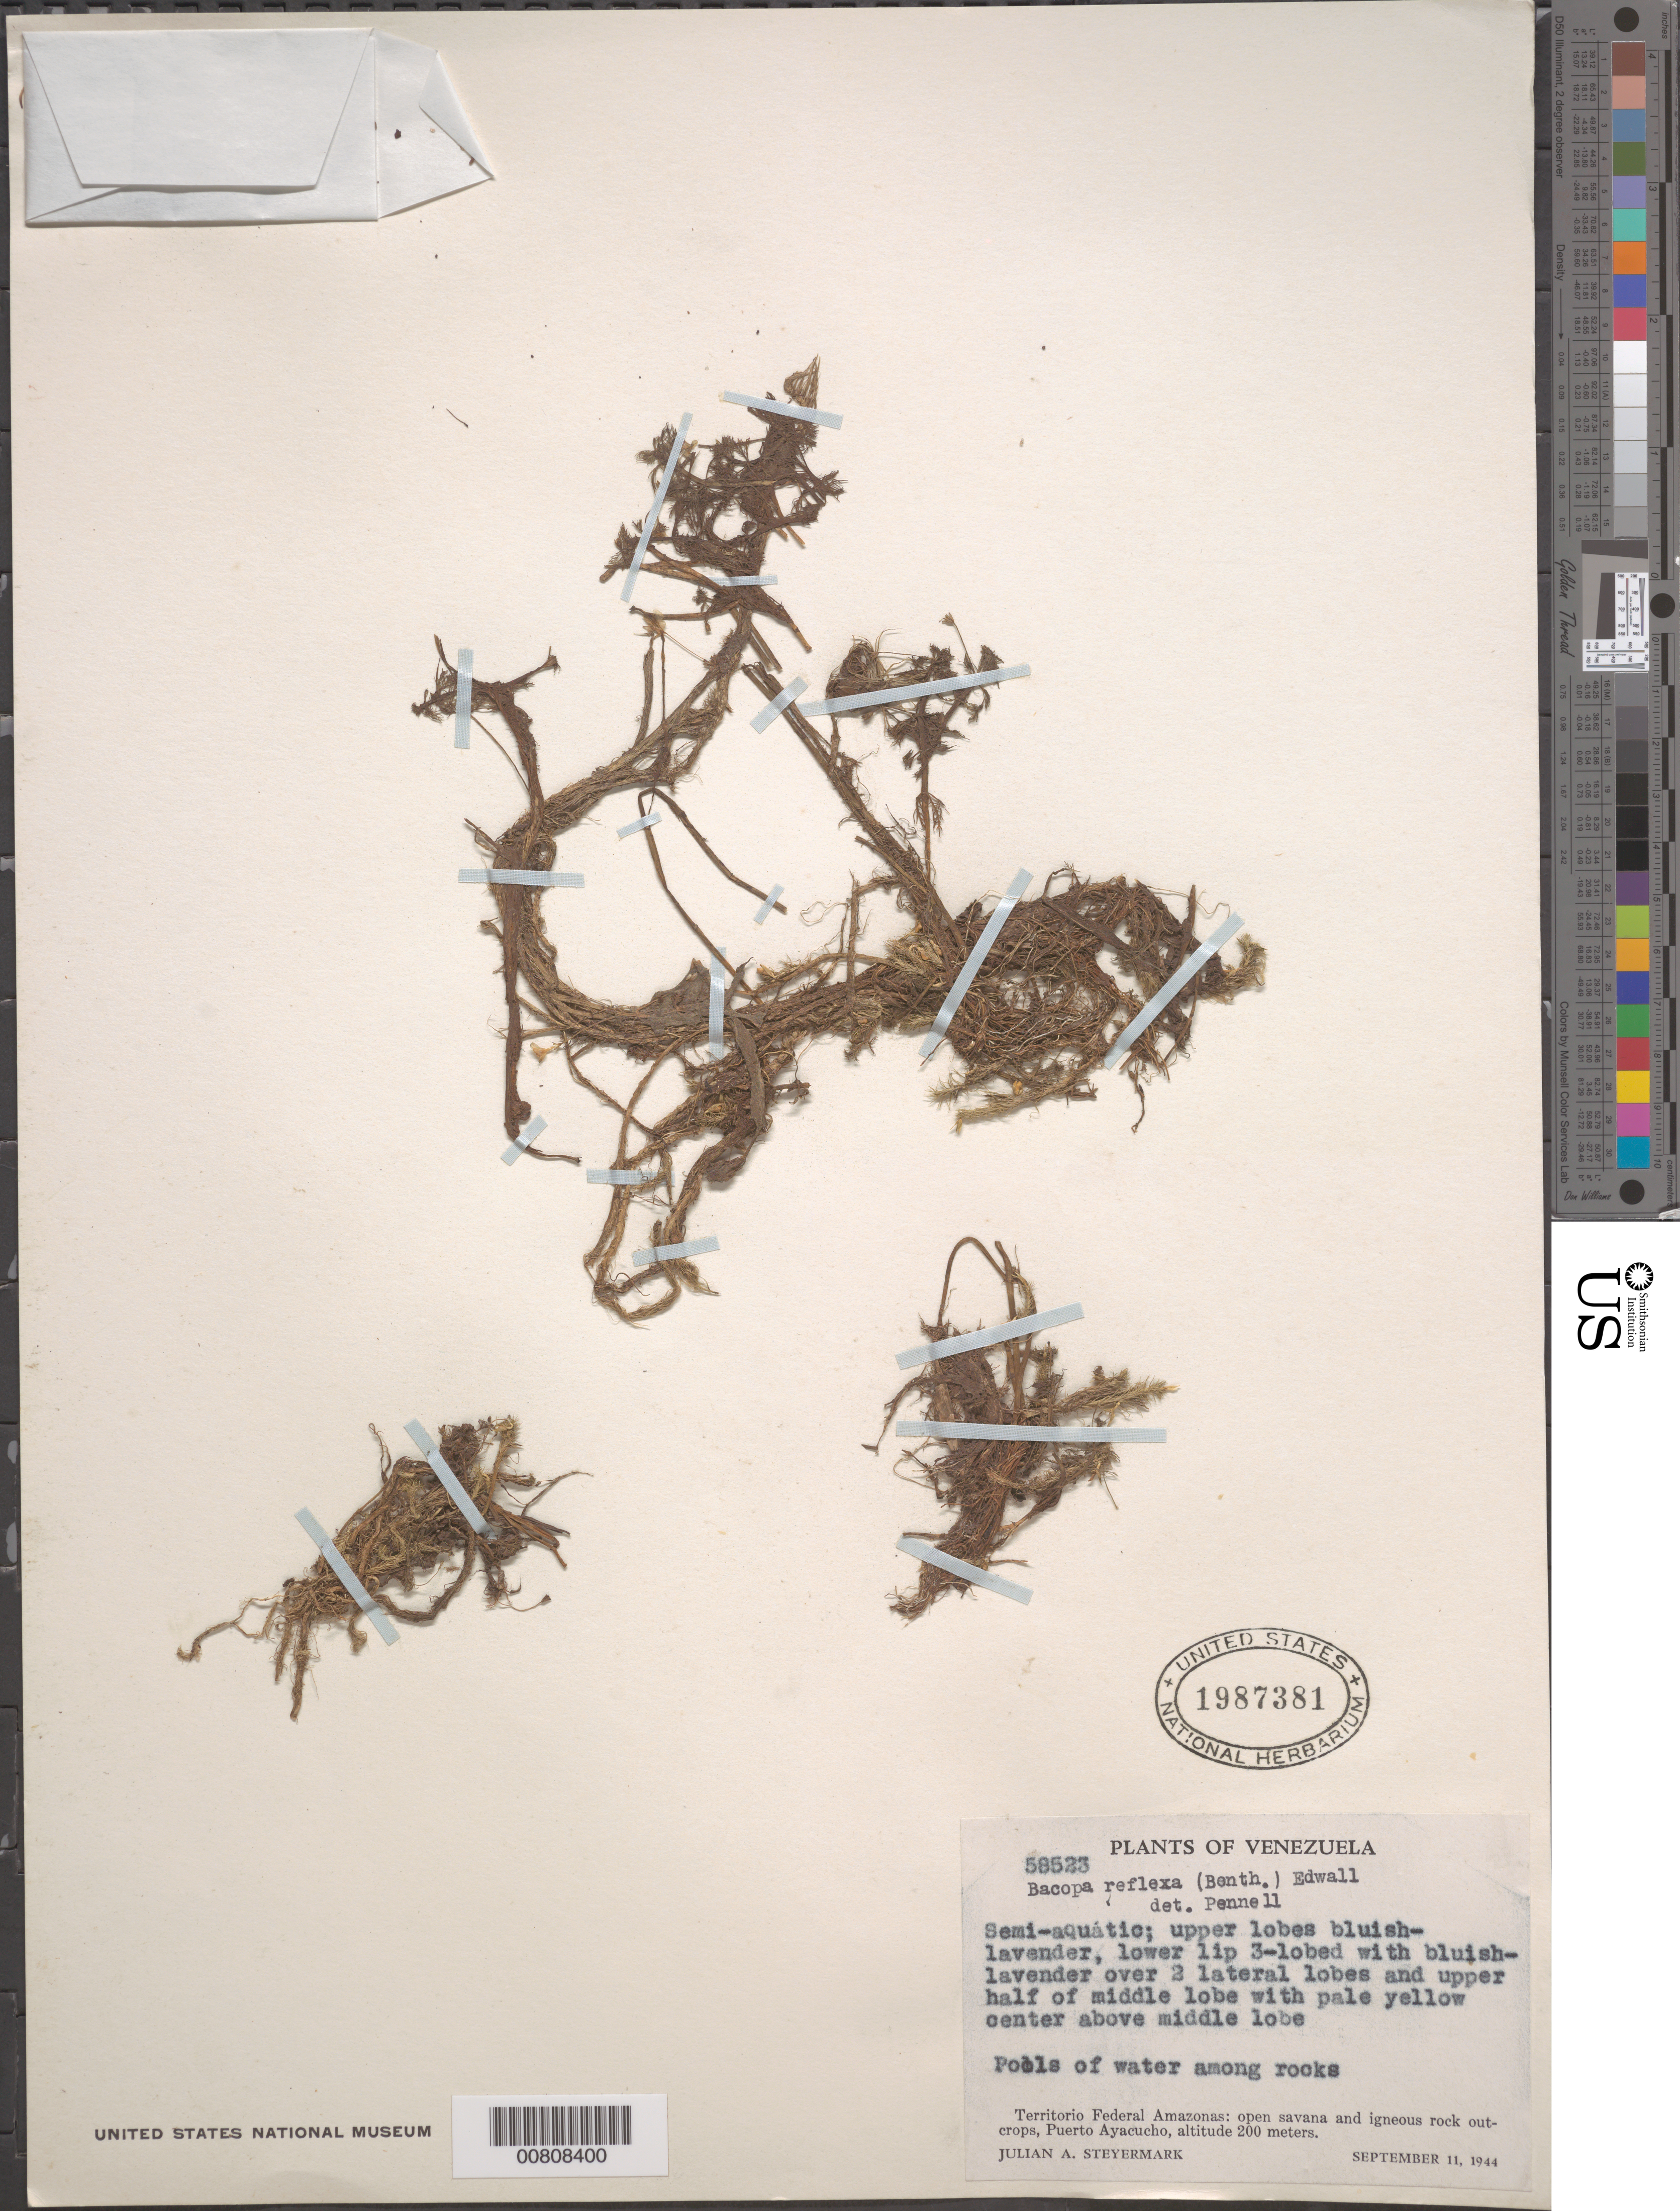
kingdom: Plantae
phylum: Tracheophyta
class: Magnoliopsida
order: Lamiales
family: Plantaginaceae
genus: Bacopa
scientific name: Bacopa reflexa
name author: (Benth.) Edwall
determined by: Pennell, --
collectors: J. Steyermark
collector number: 58523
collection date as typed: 11-Sep-44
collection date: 1944-09-11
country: Venezuela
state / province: Amazonas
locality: Puerto Ayacucho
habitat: Pools of water among rocks; open savanna and igneous rock outcrops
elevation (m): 200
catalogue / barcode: US 1987381